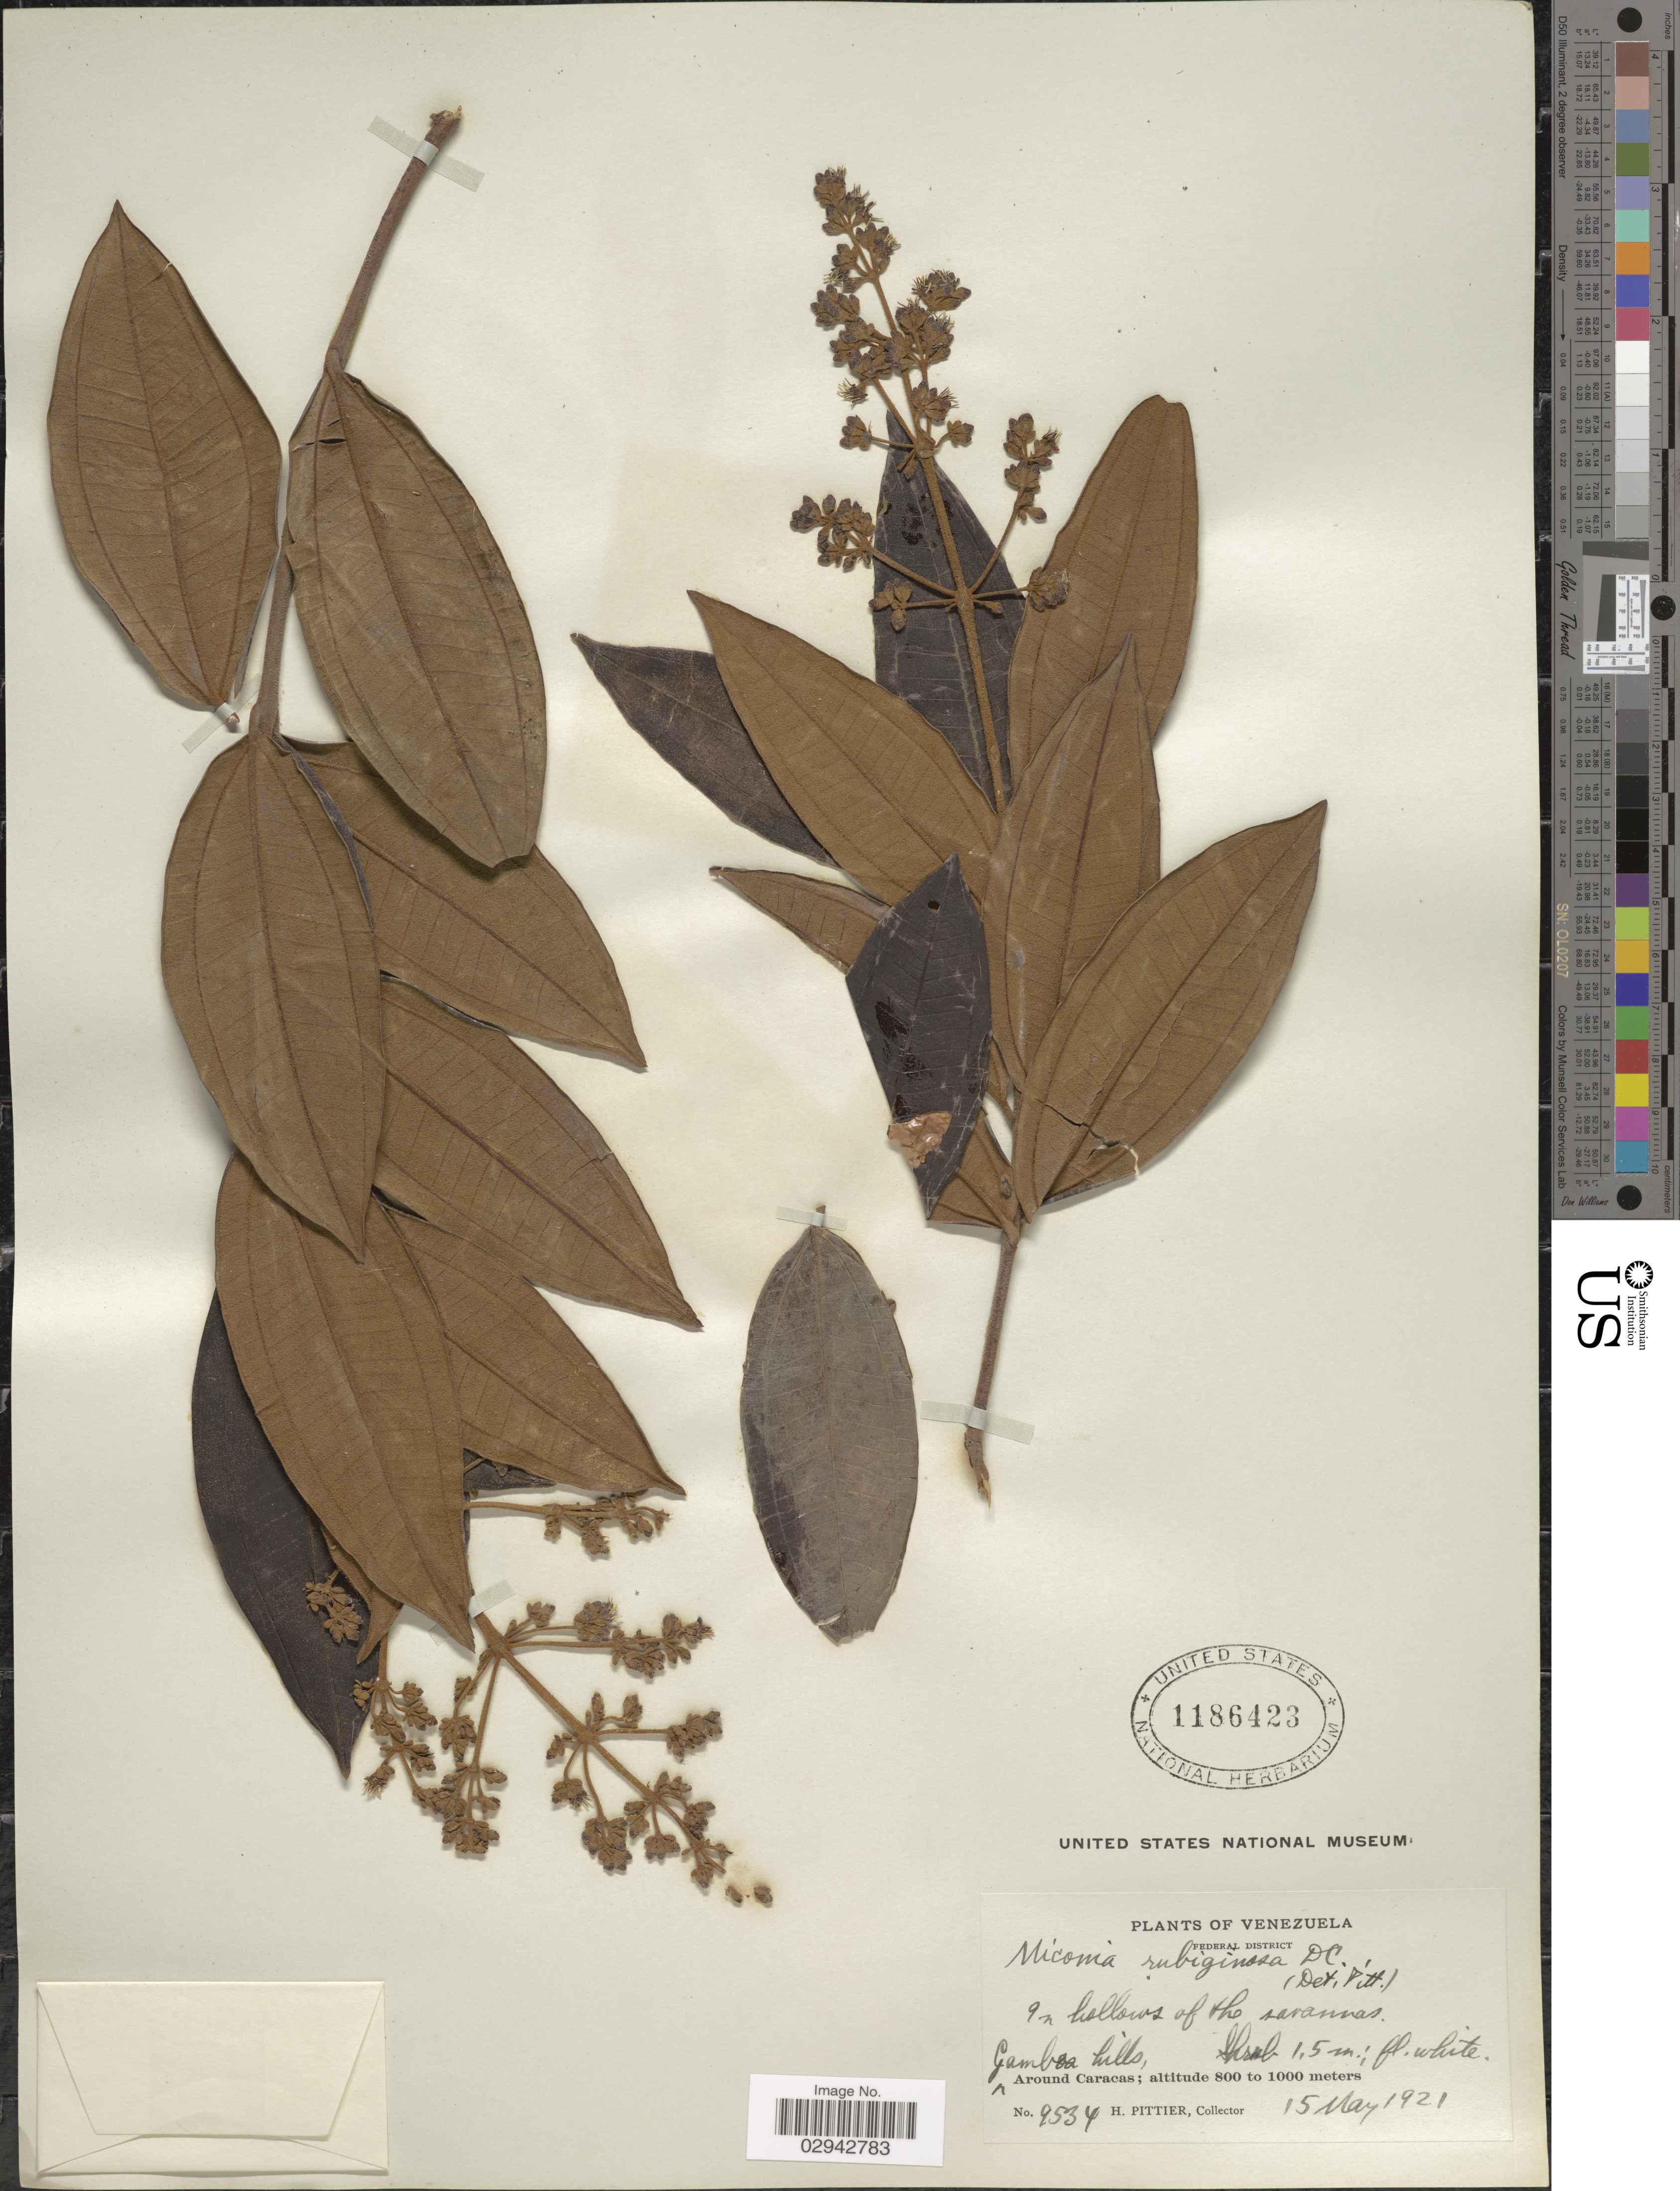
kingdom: Plantae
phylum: Tracheophyta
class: Magnoliopsida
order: Myrtales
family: Melastomataceae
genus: Miconia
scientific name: Miconia rubiginosa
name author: (Bonpl.) DC.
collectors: H. F. Pittier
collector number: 9534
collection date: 1921-05-15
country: Venezuela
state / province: Distrito Federal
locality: Federal District. Gamboa hills, Around Caracas.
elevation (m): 800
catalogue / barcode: US 1186423